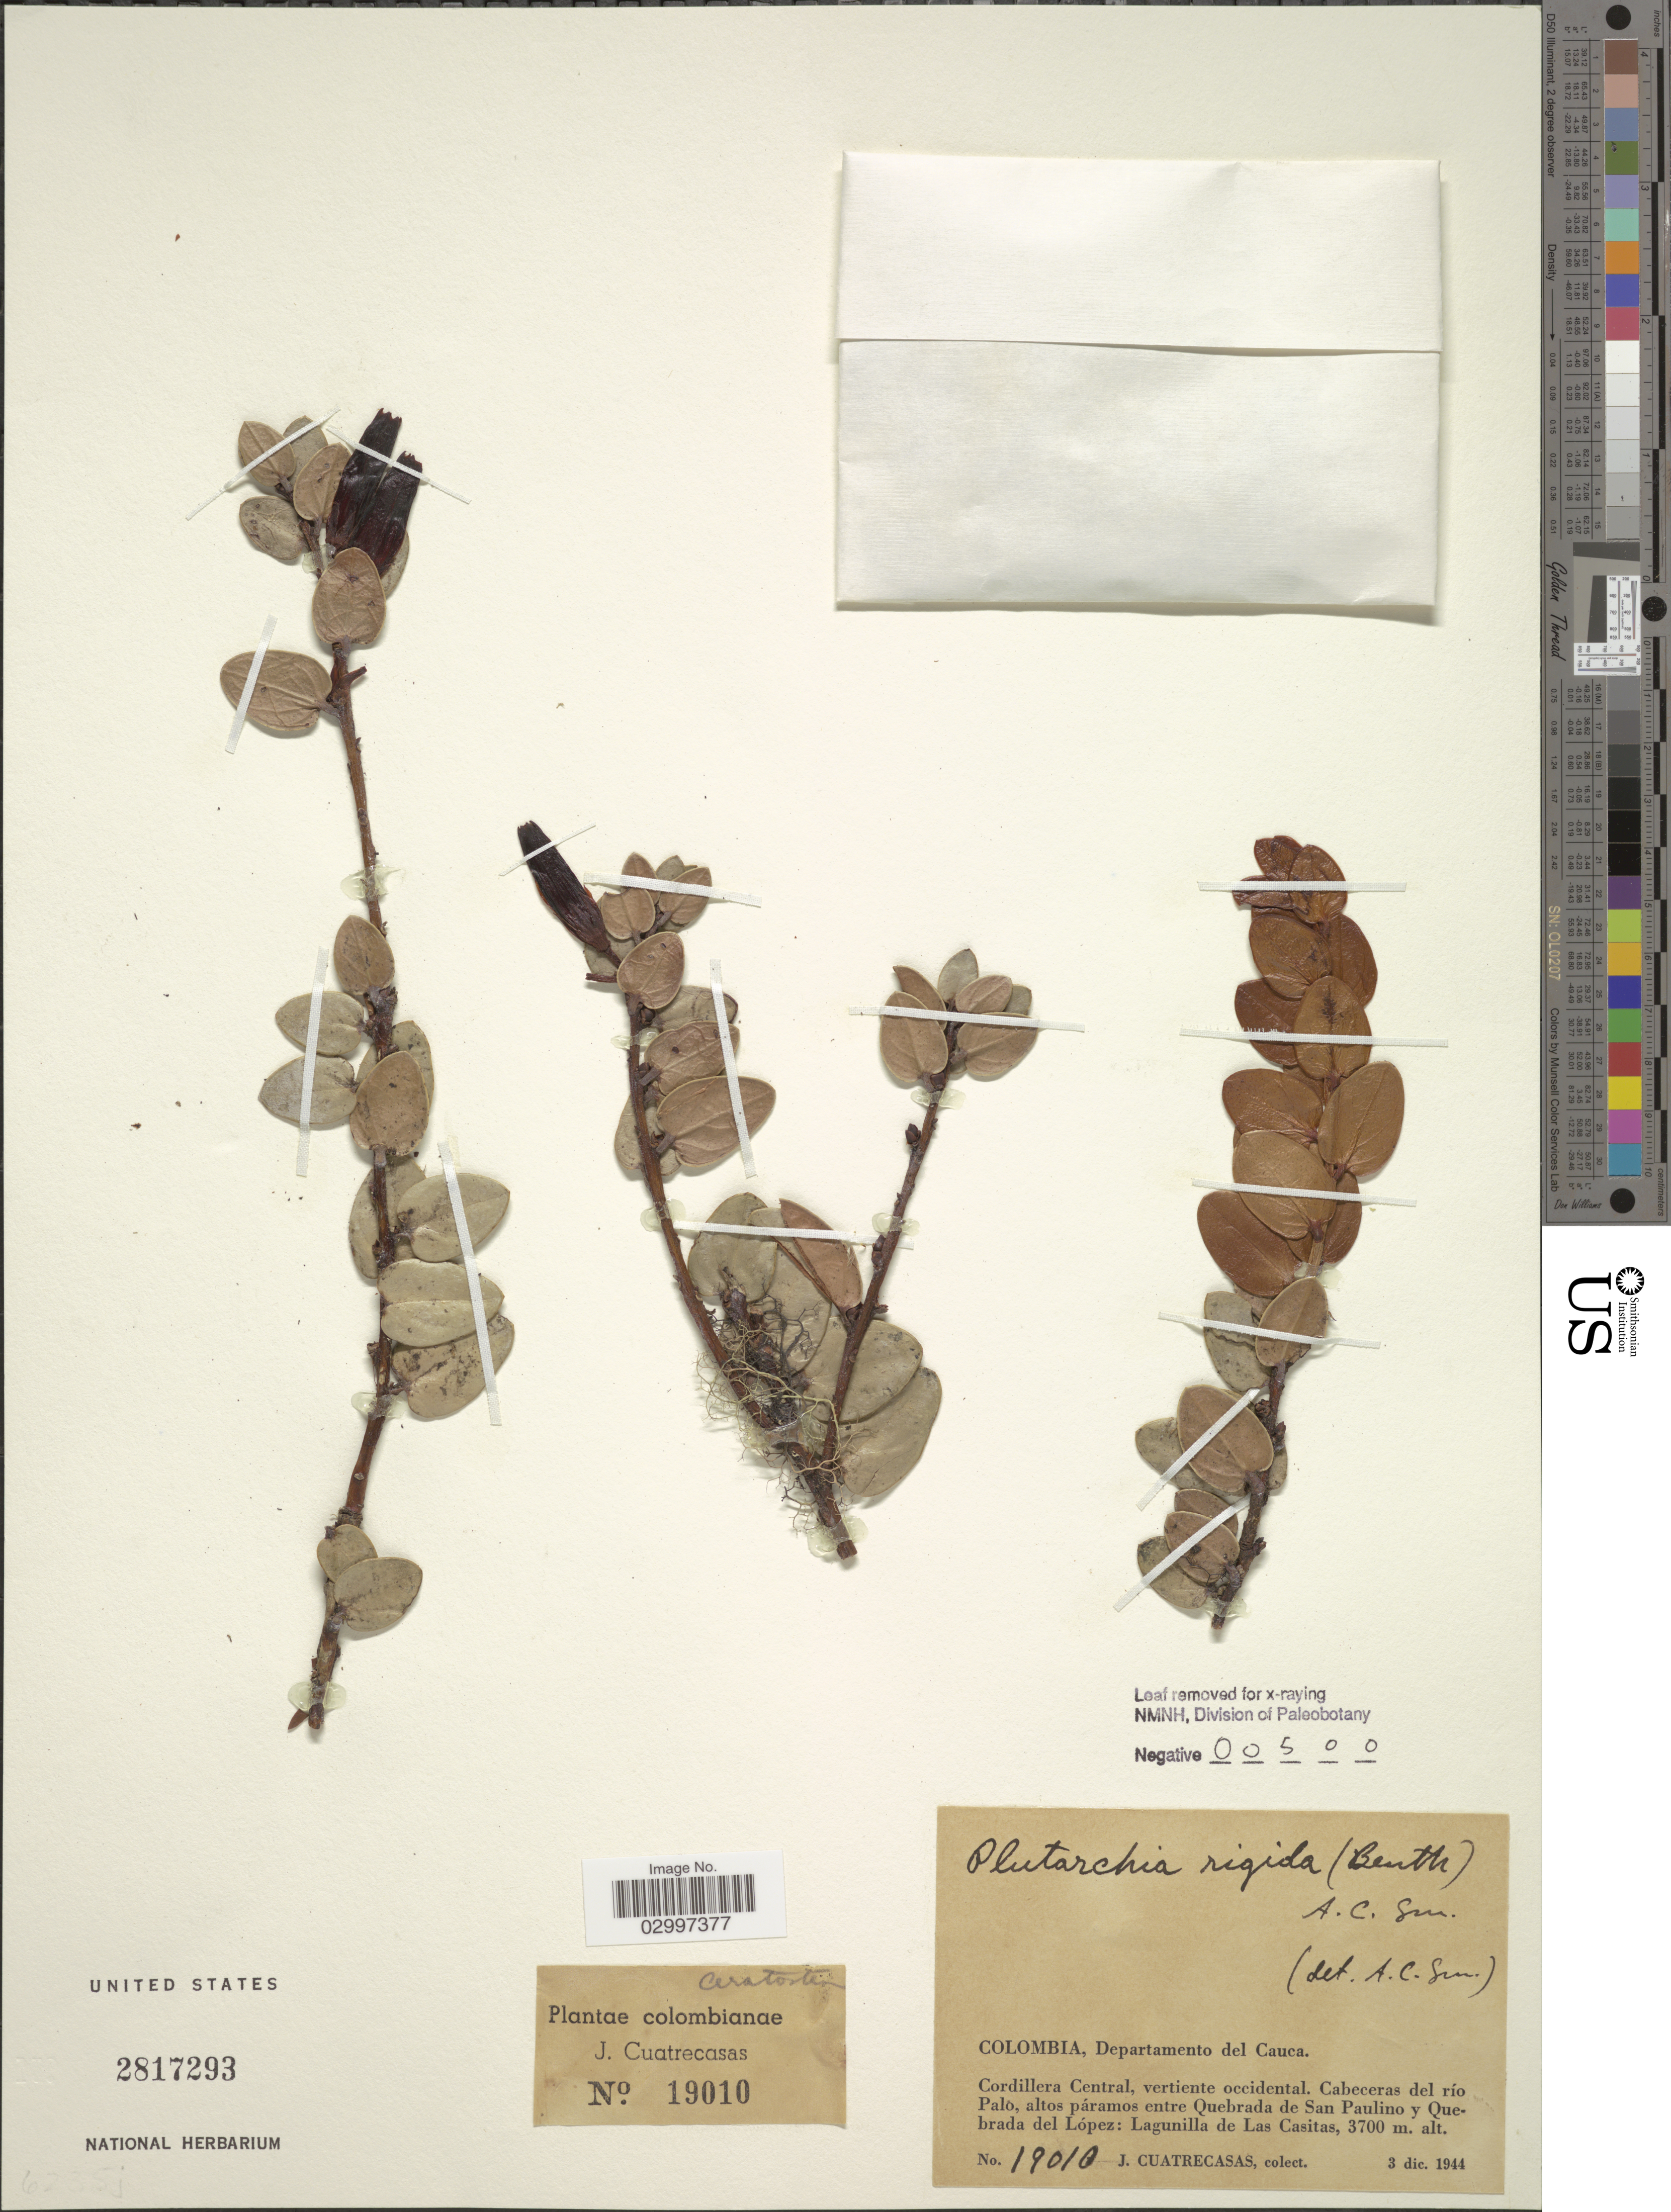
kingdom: Plantae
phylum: Tracheophyta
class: Magnoliopsida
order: Ericales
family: Ericaceae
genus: Plutarchia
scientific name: Plutarchia rigida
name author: (Benth.) A.C. Sm.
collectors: J. Cuatrecasas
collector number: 19010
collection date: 1944-12-03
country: Colombia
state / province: Cauca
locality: Departamento del Cauca, Cordillera Central, vertiente occidental, Cabeceras del río Palo, altos páramos entre Quebrada de San Paulino y Quebrada del López, Lagunilla de Las Casitas.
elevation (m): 3700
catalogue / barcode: US 2817293